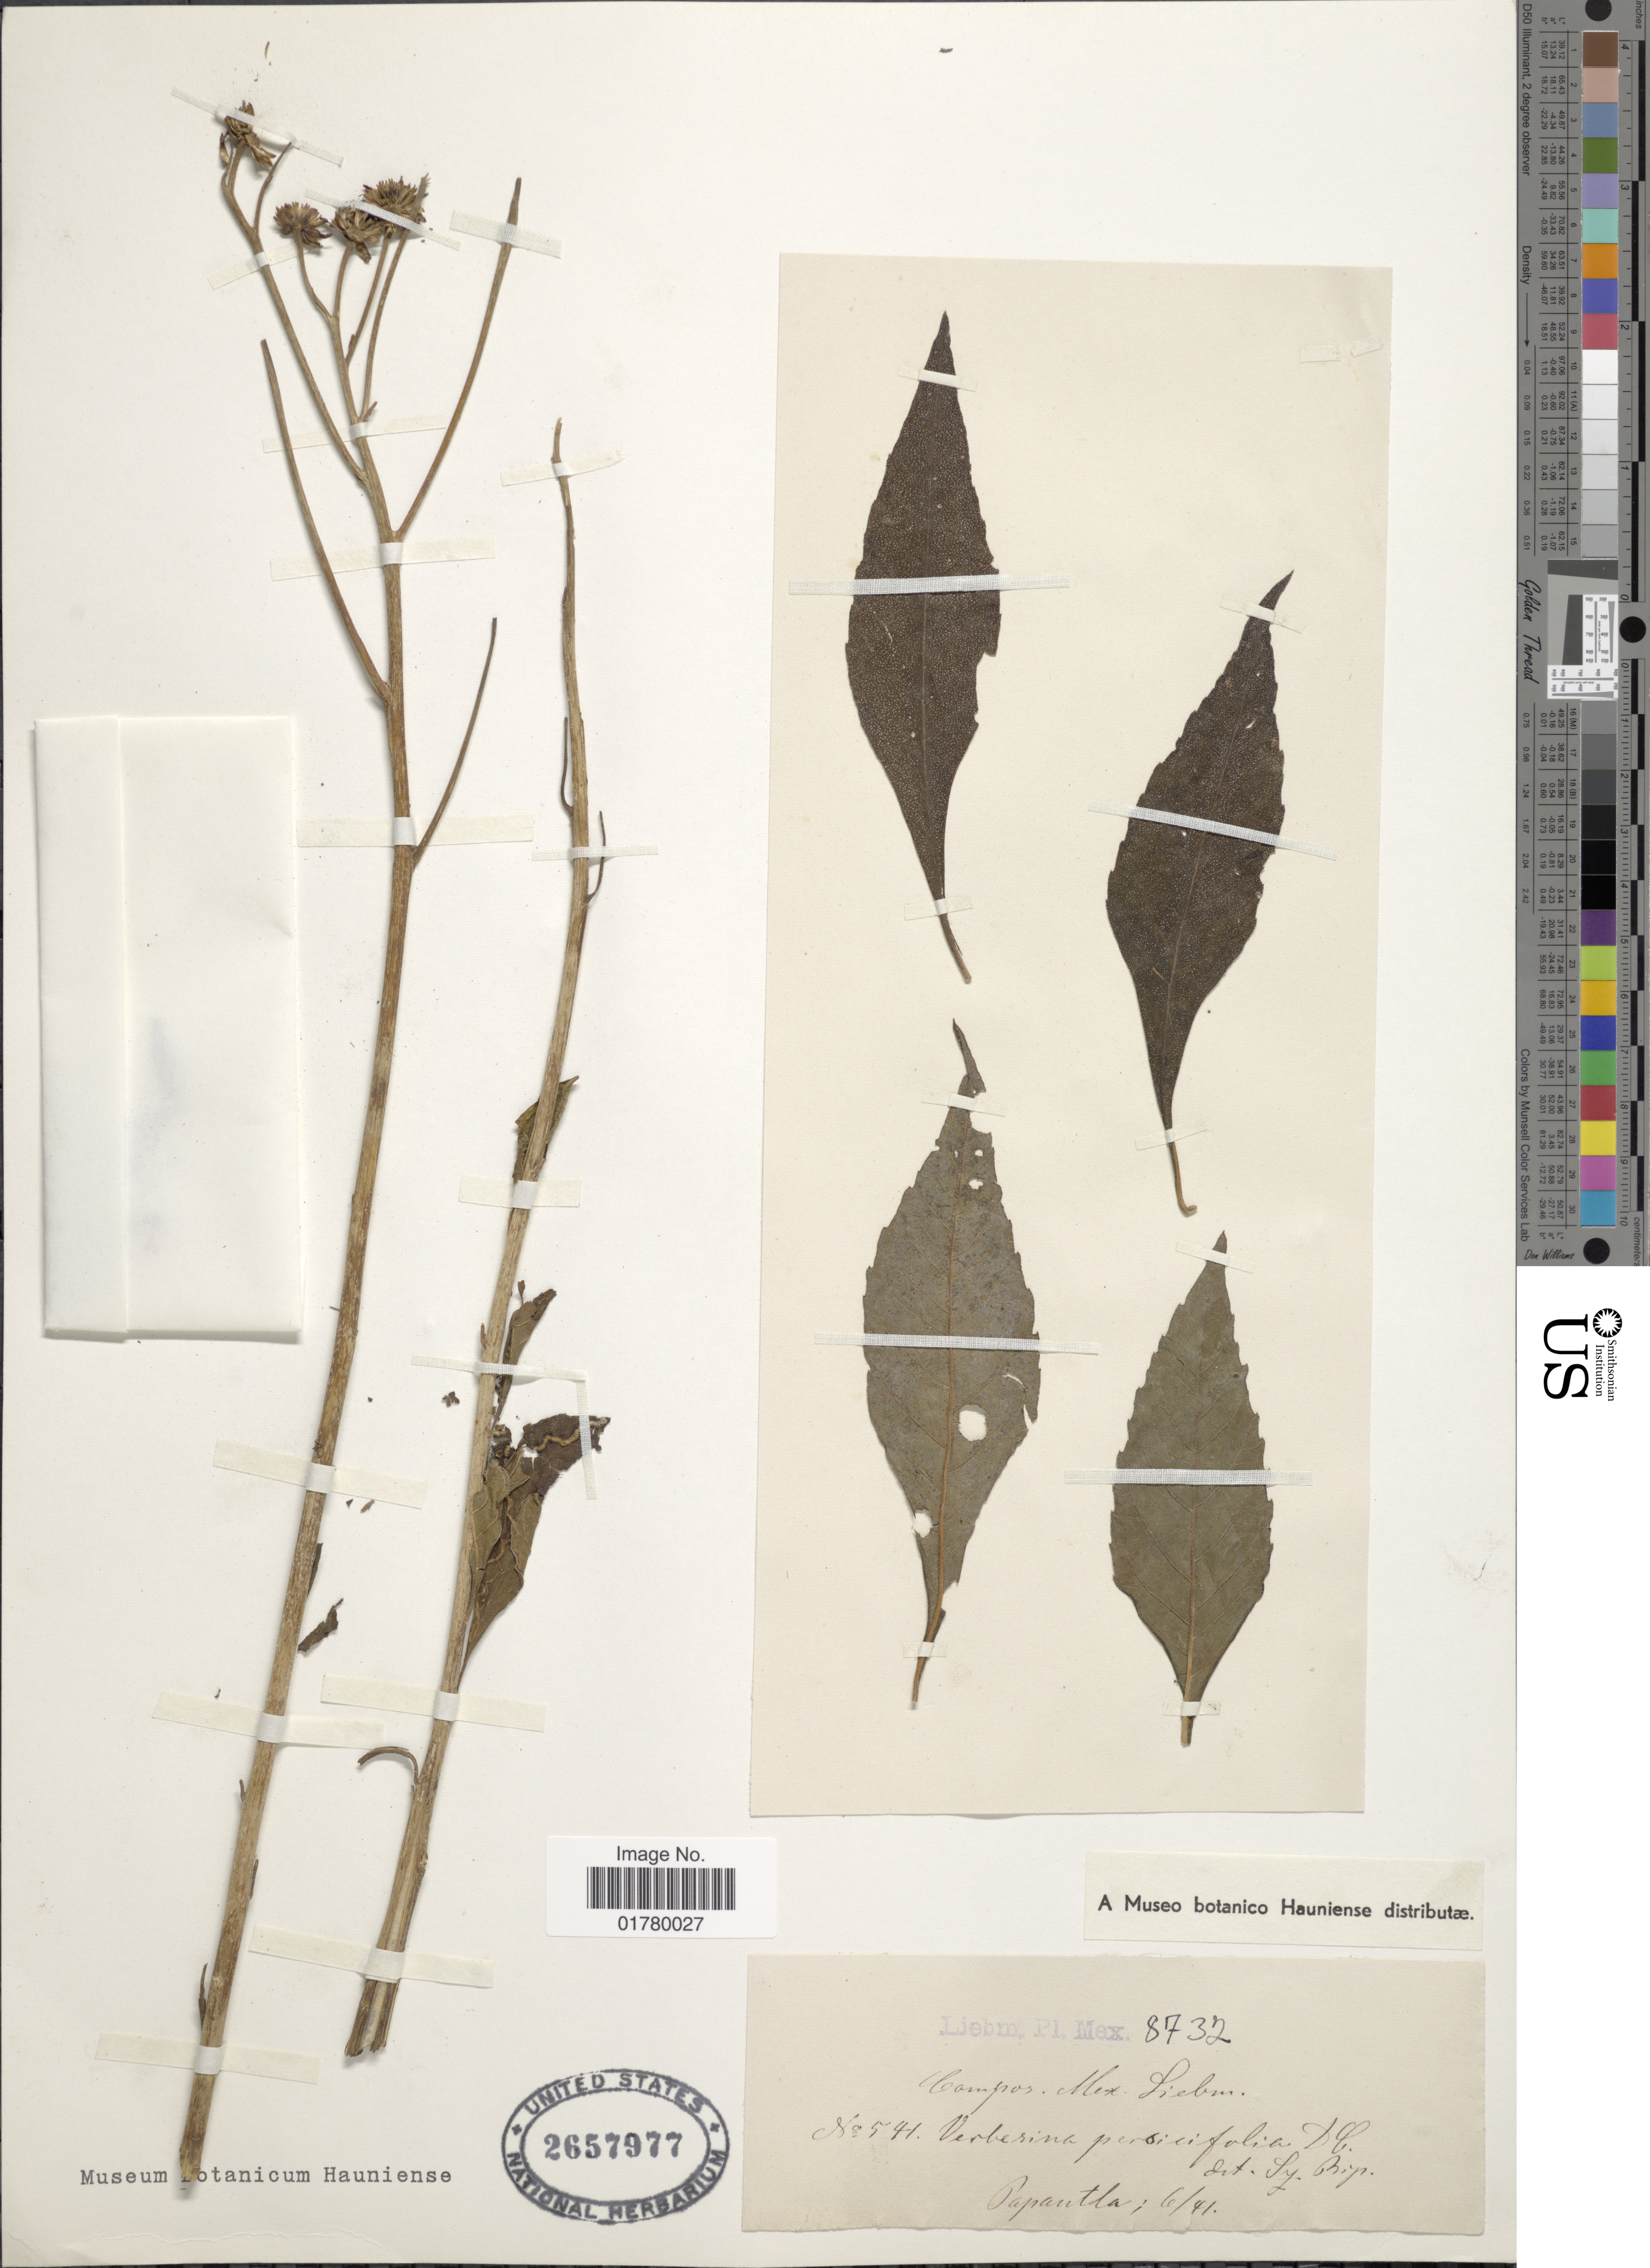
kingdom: Plantae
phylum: Tracheophyta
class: Magnoliopsida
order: Asterales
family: Asteraceae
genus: Verbesina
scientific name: Verbesina persicifolia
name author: DC.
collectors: Liebmann, --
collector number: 8732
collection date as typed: Transcribed d/m/y: /6/41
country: Mexico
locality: Papantla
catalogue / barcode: US 2657977